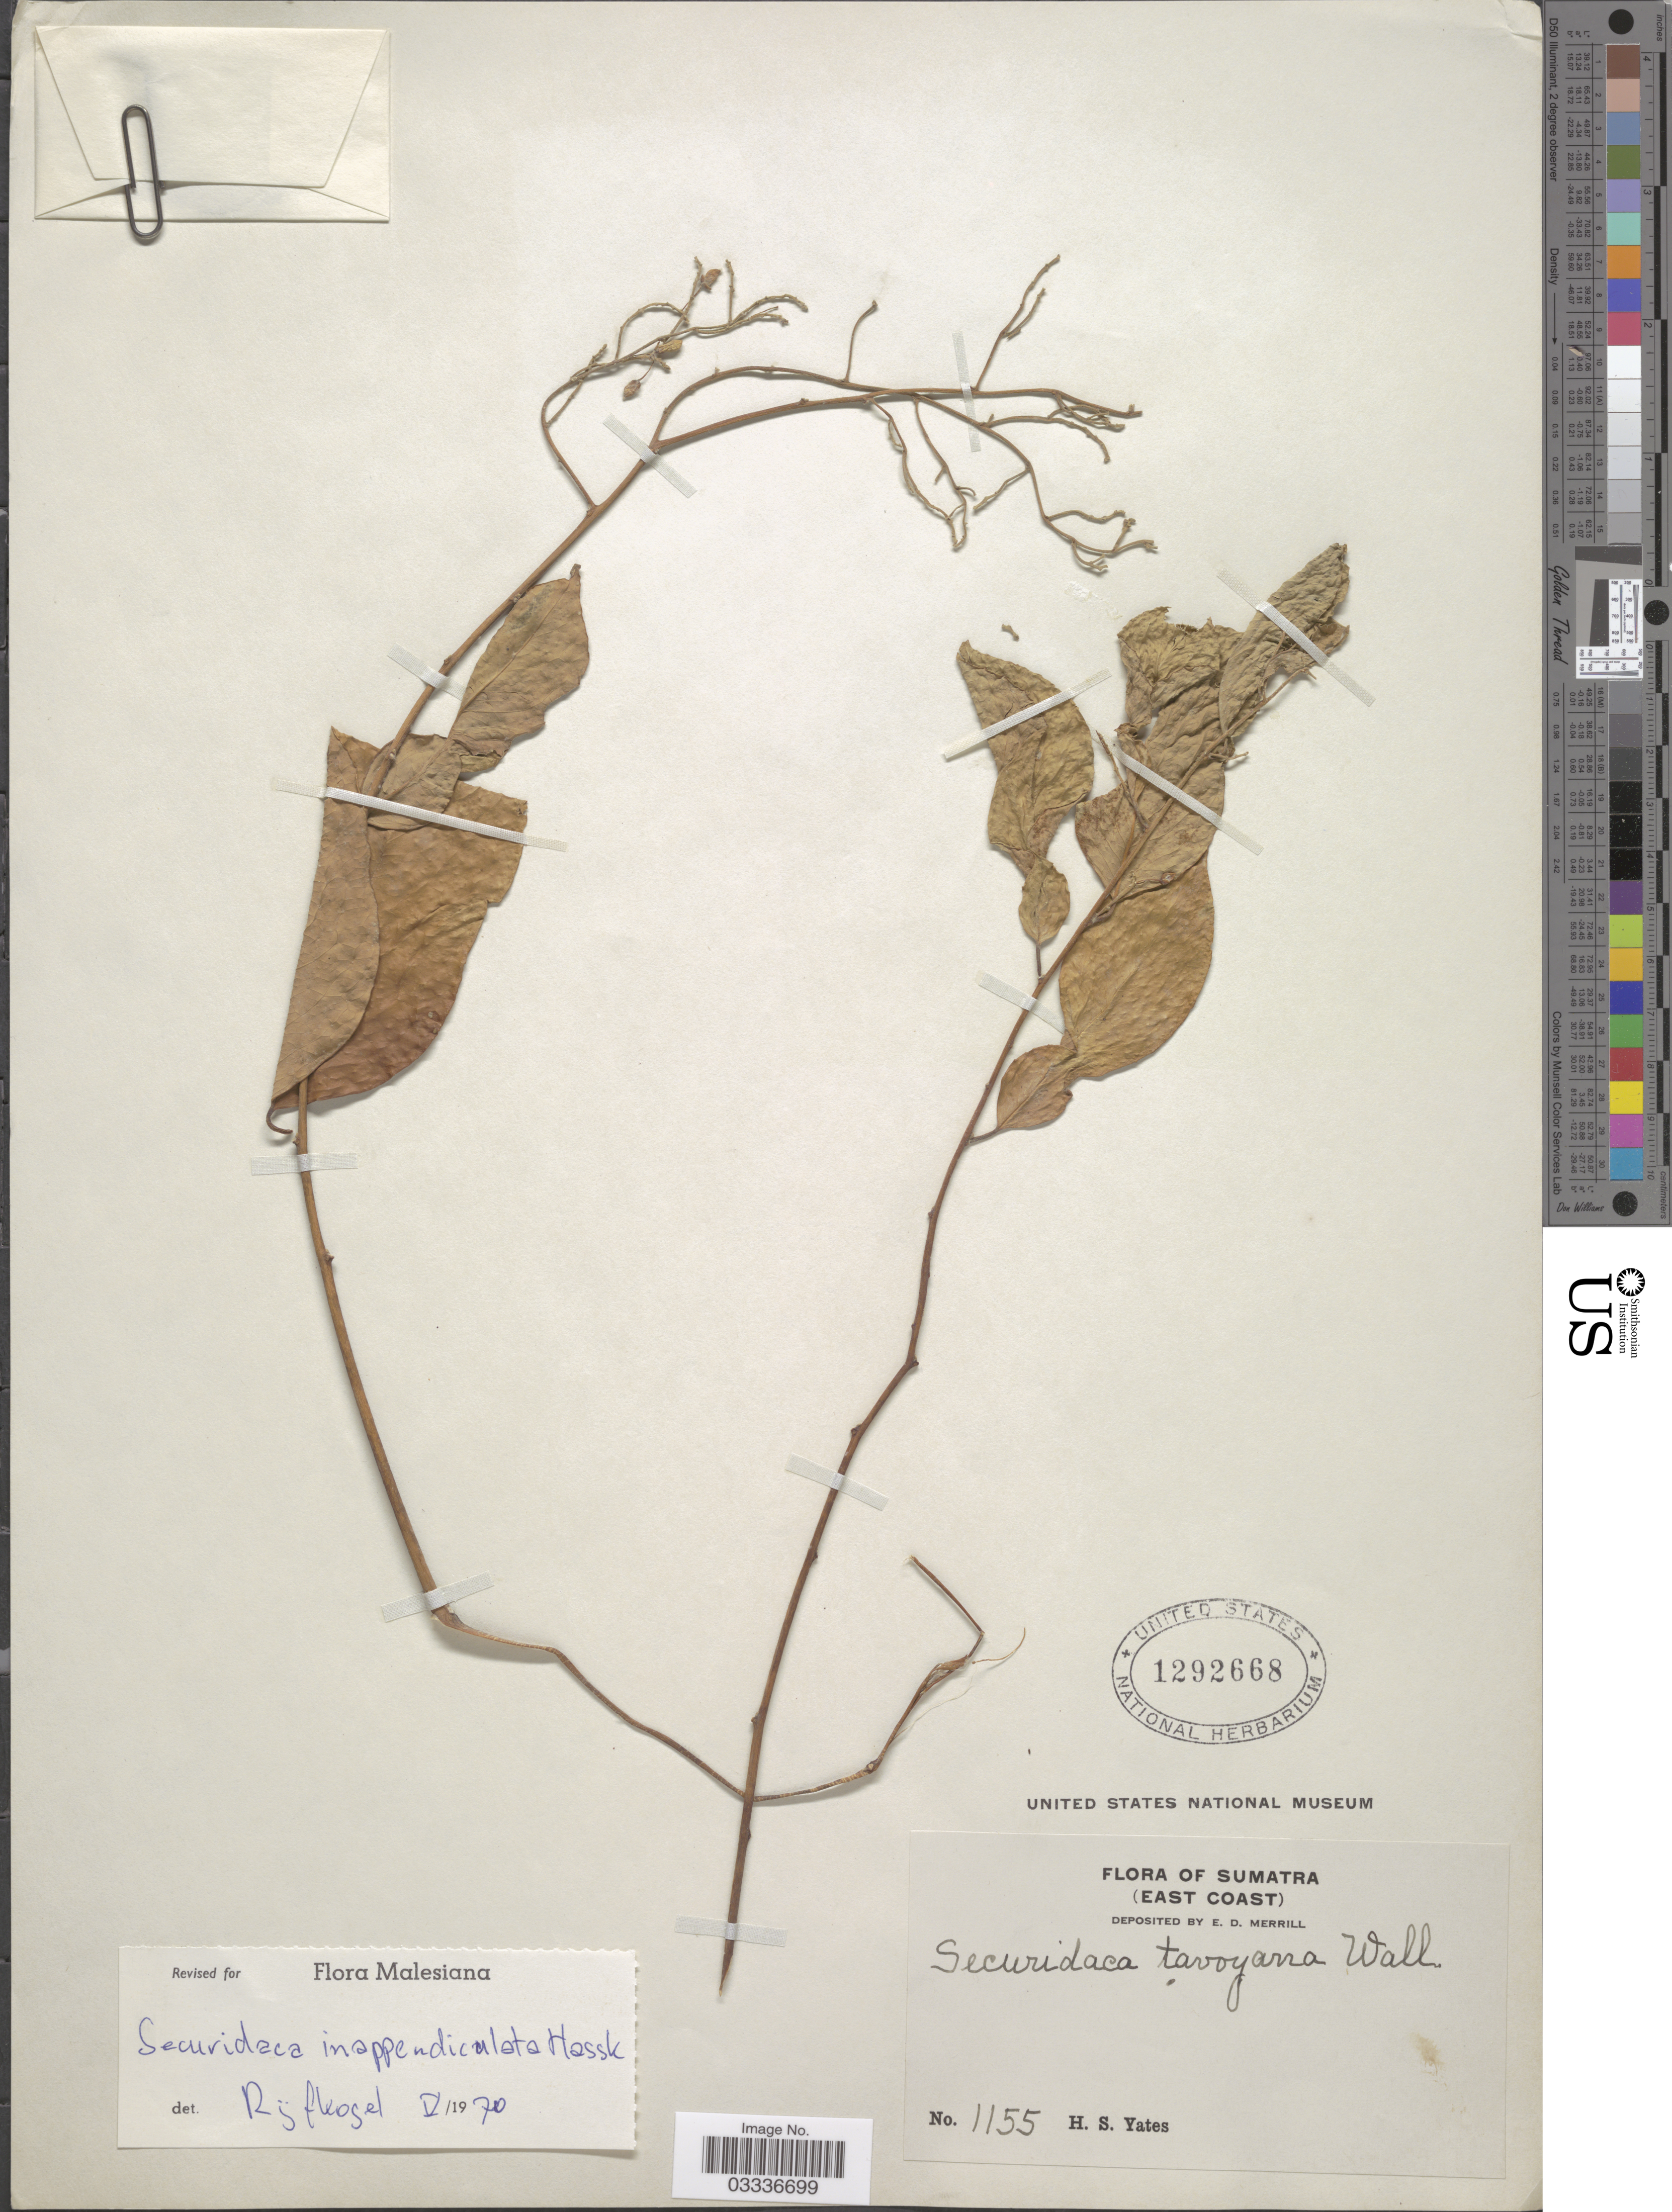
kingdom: Plantae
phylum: Tracheophyta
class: Magnoliopsida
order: Fabales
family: Polygalaceae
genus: Securidaca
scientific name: Securidaca inappendiculata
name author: Hassk.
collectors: H. S. Yates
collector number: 1155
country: Indonesia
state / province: Sumatra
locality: (East Coast).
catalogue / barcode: US 1292668